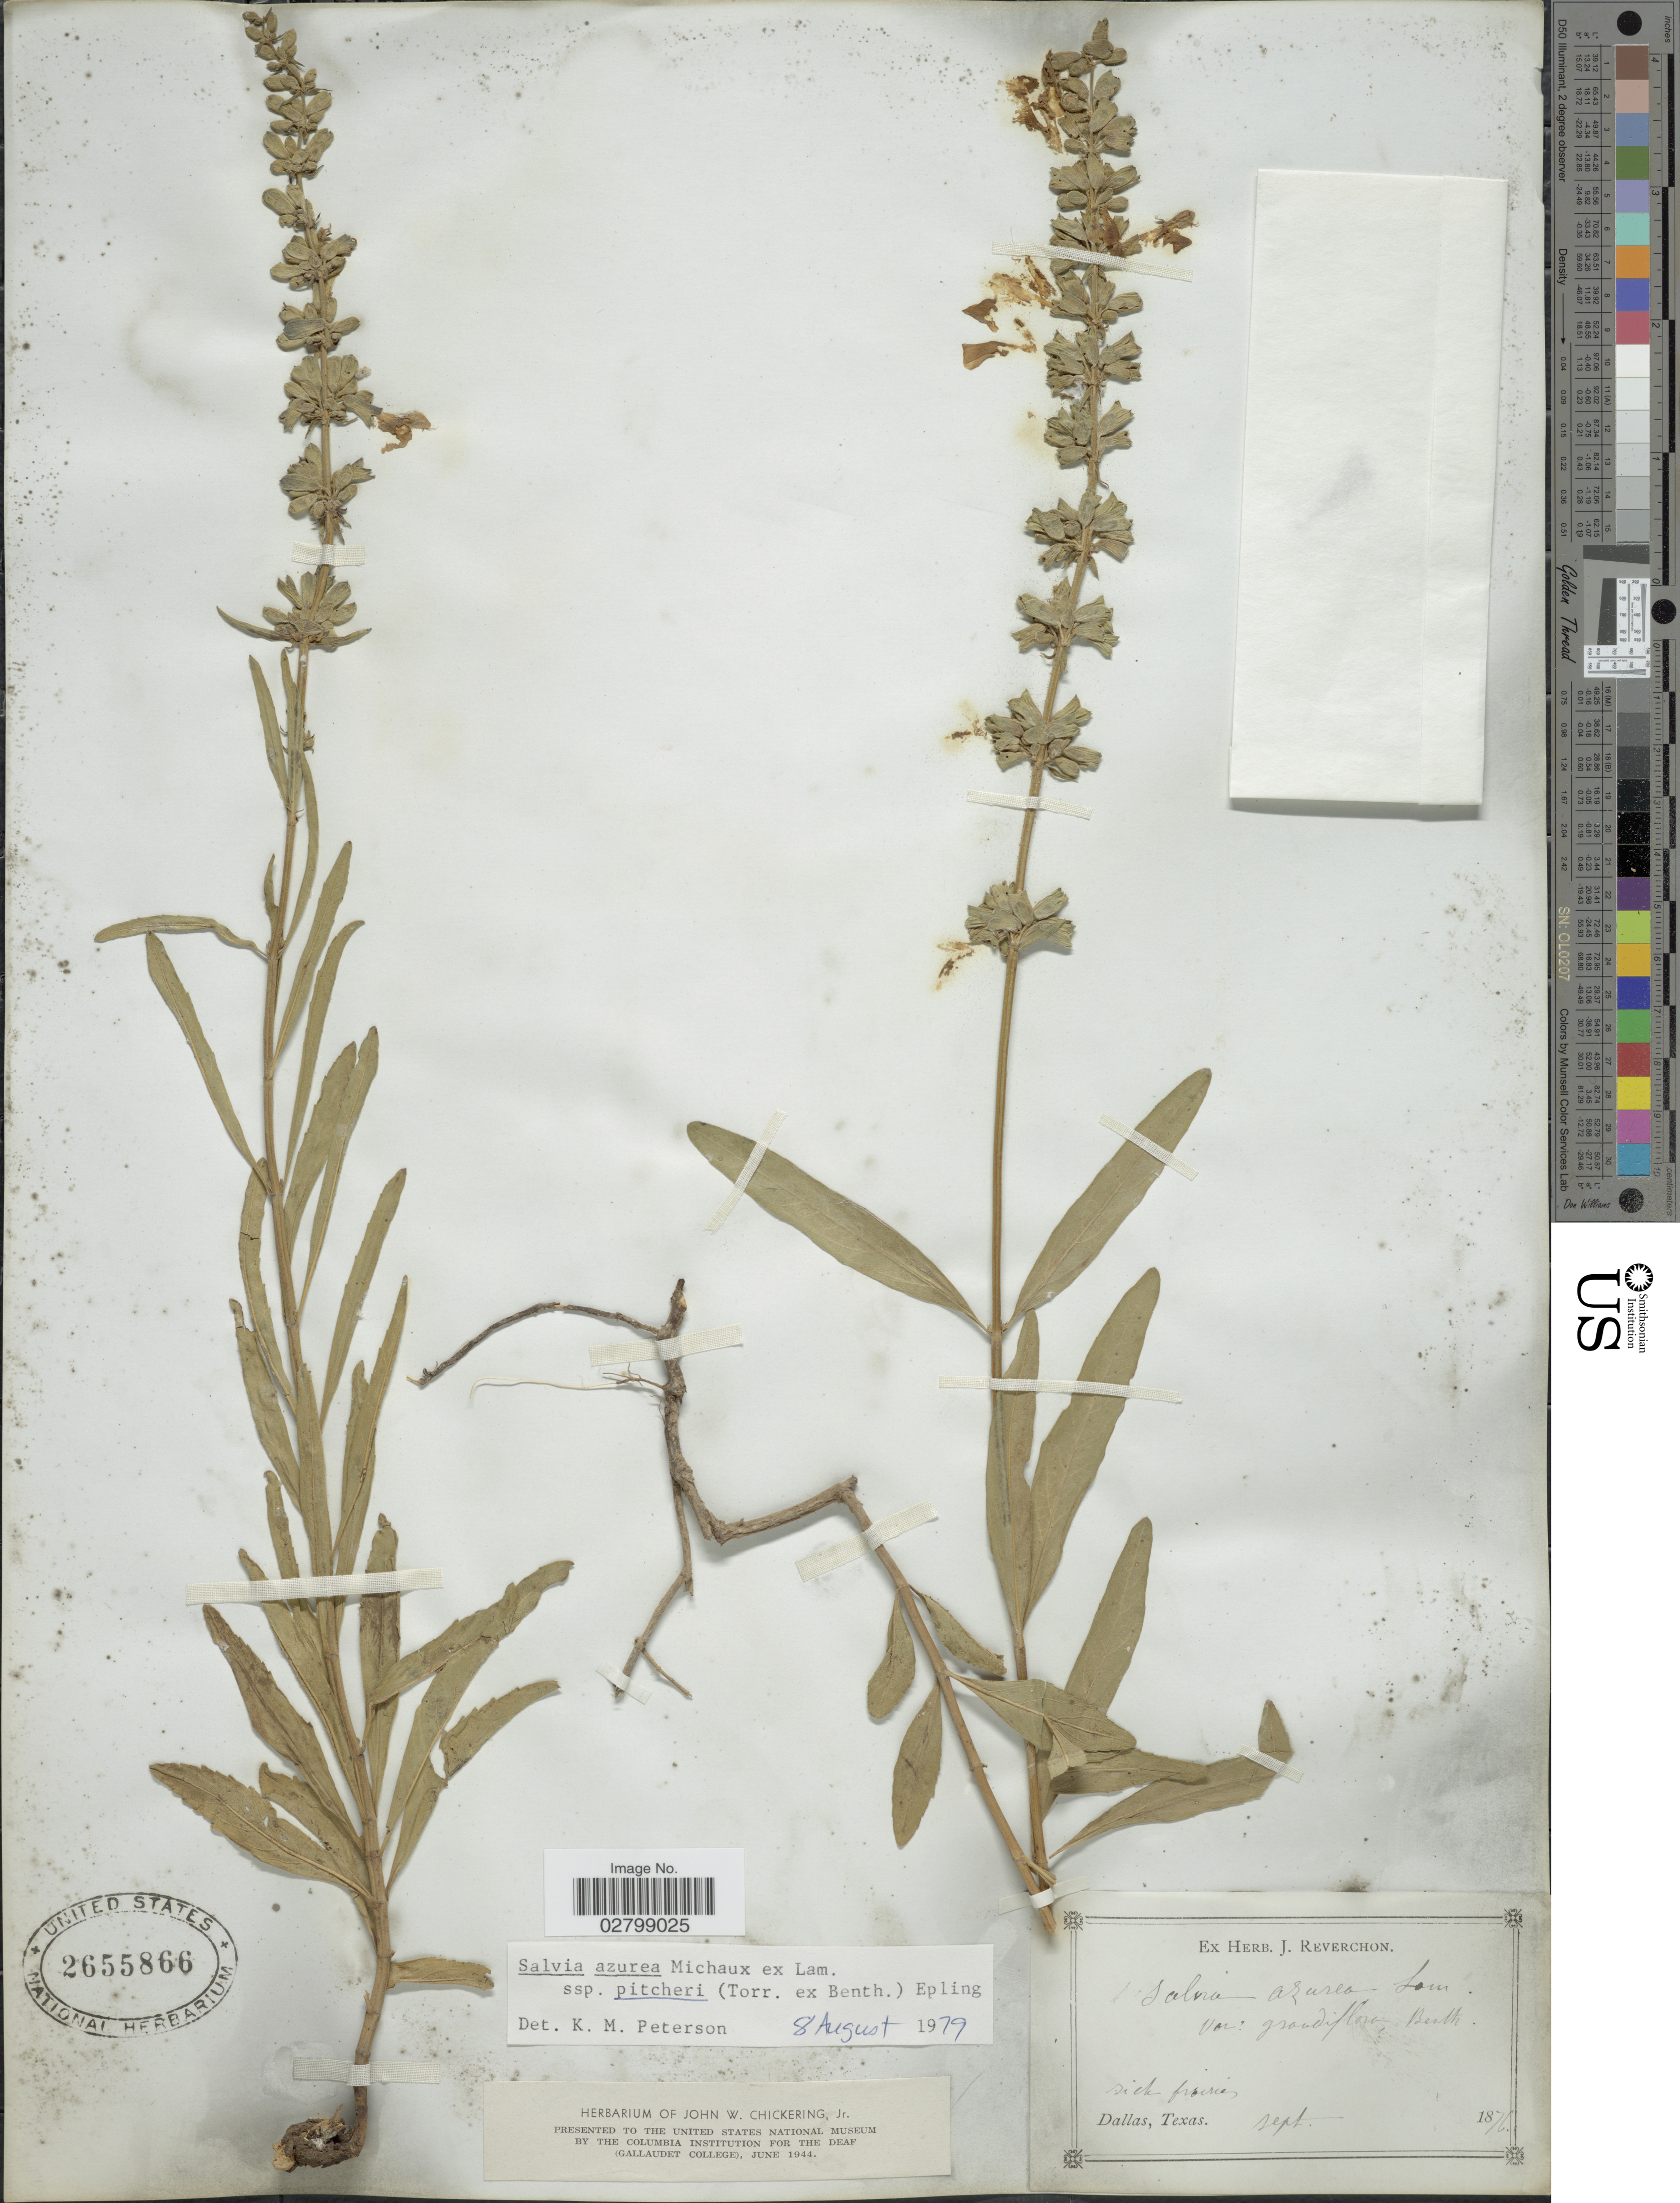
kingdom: Plantae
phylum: Tracheophyta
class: Magnoliopsida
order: Lamiales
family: Lamiaceae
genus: Salvia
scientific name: Salvia azurea subsp. pitcheri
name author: Michx. ex Lam.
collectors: ex herb. J. Reverchon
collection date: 1876-09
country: United States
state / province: Texas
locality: Dallas.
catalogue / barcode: US 2655866